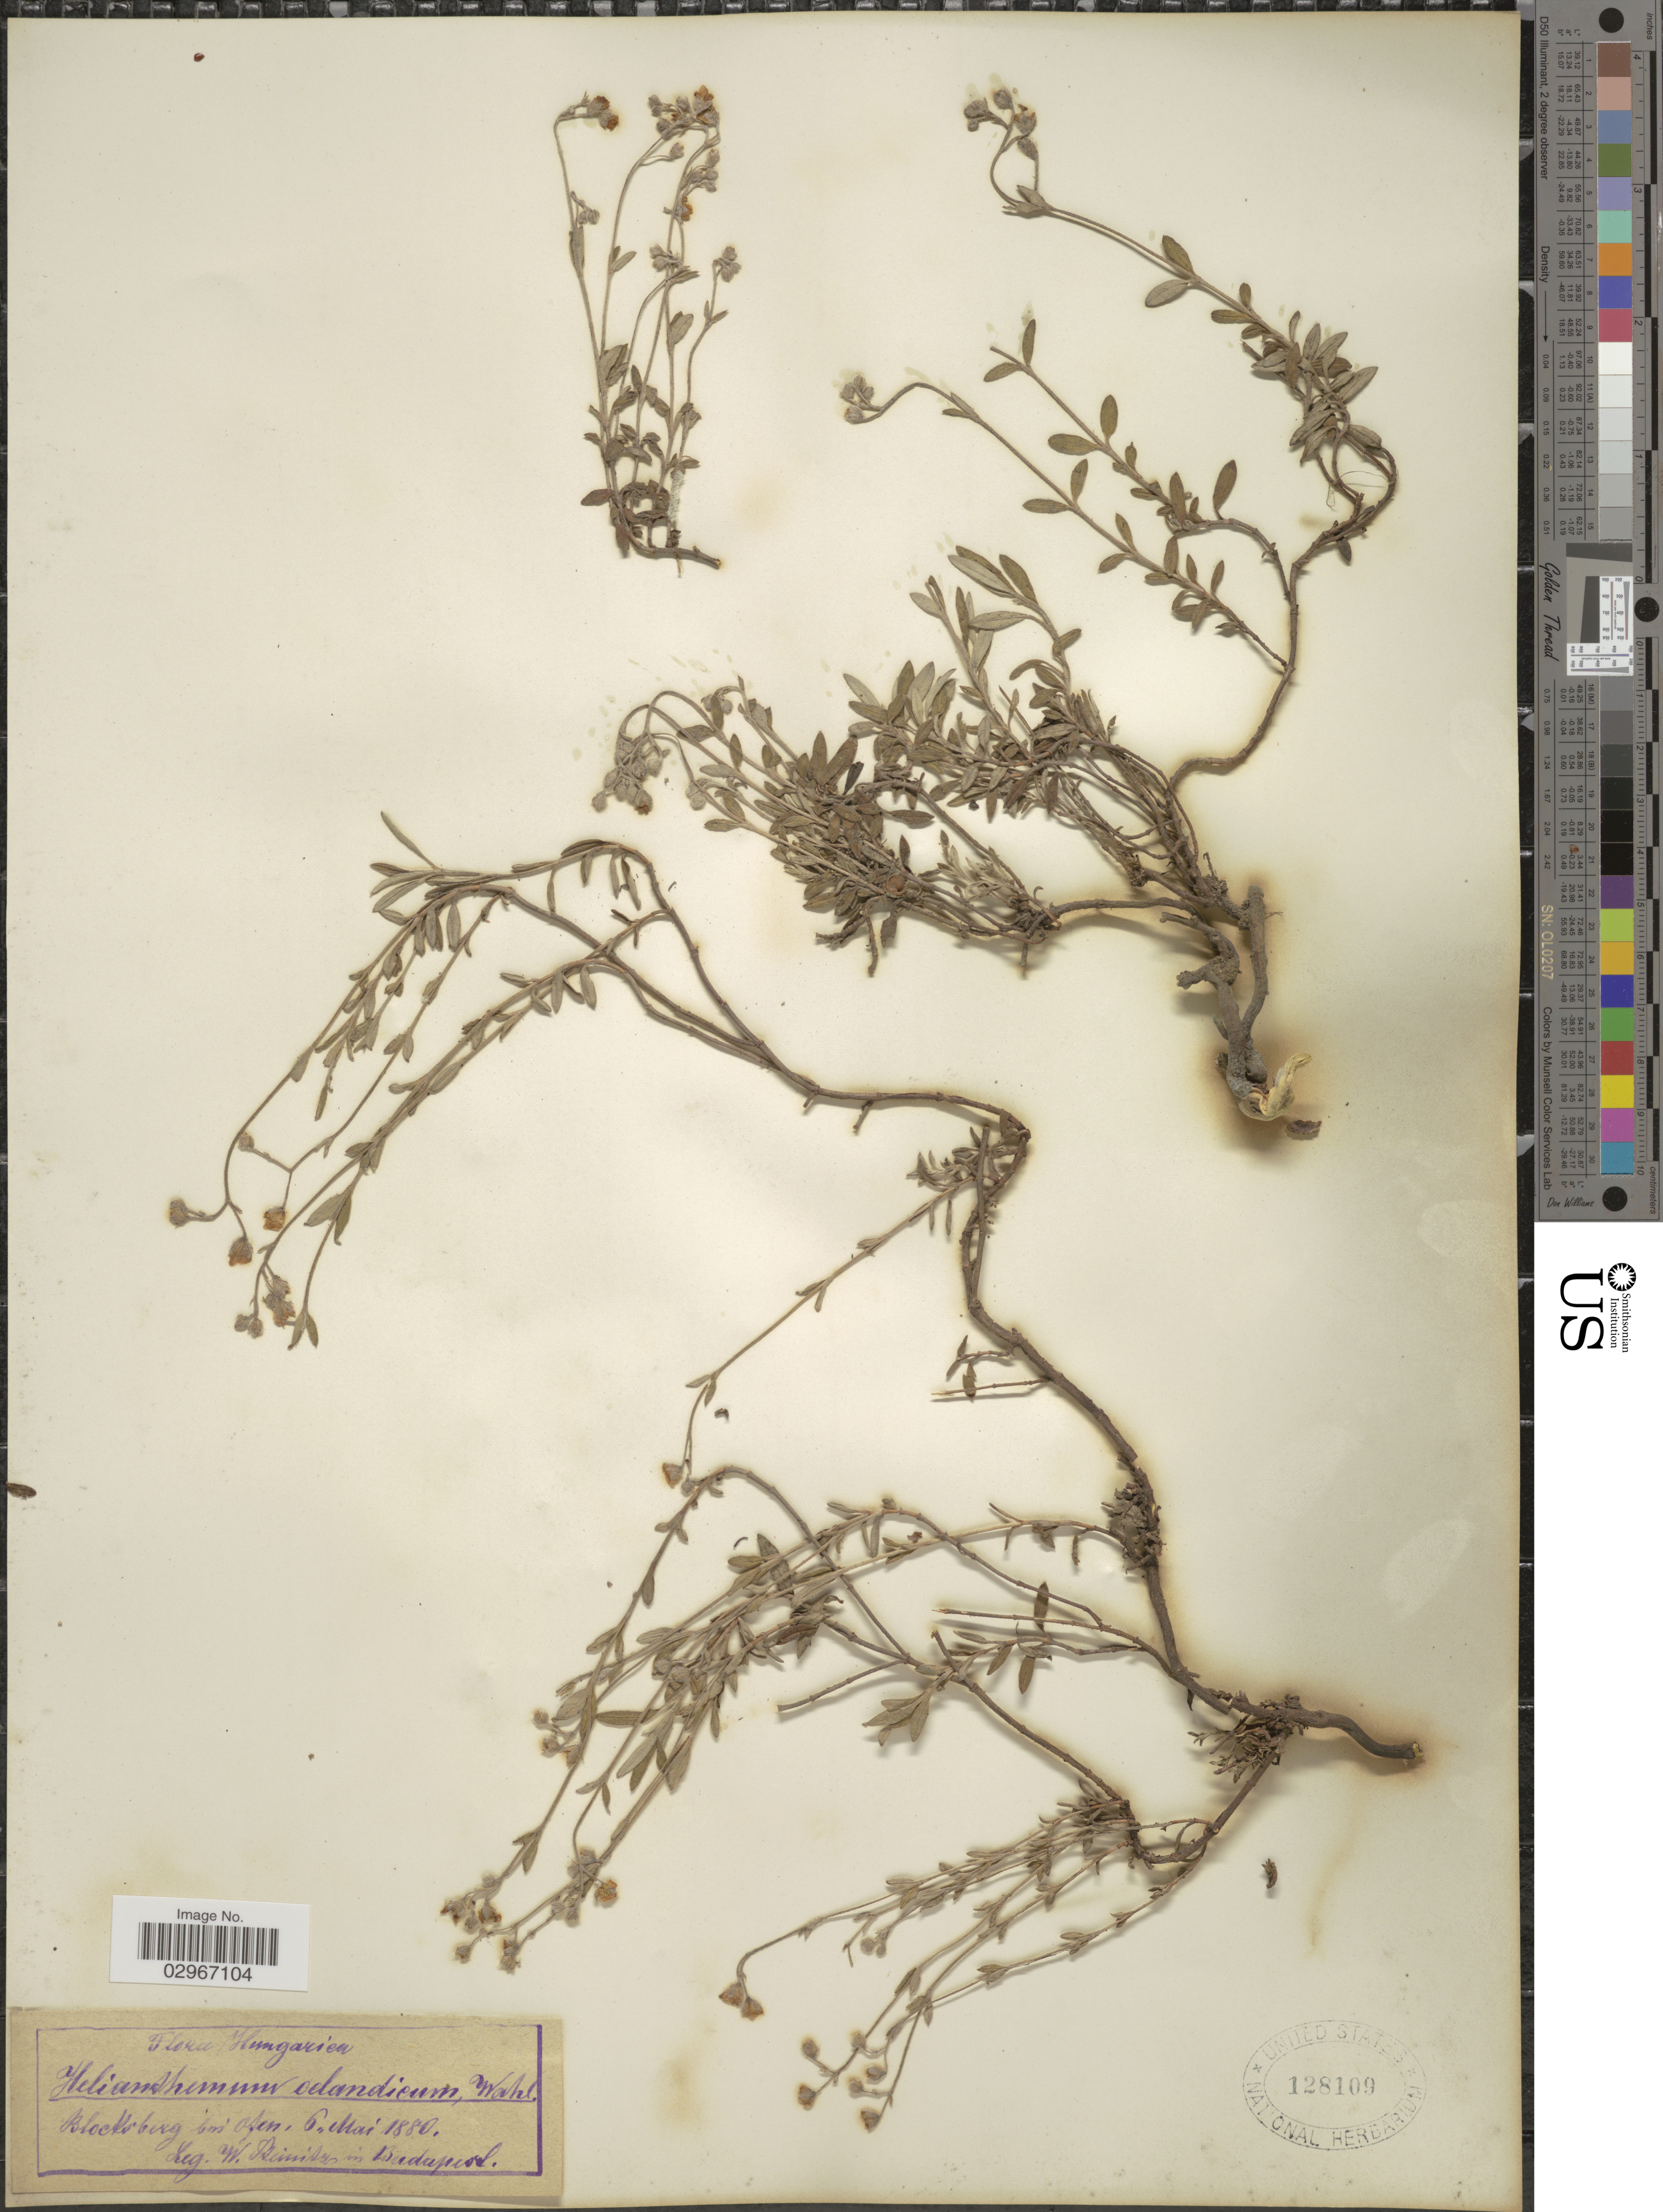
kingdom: Plantae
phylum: Tracheophyta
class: Magnoliopsida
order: Malvales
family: Cistaceae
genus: Helianthemum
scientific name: Helianthemum oelandicum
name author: (L.) DC.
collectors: W. Reinitz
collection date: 1880-05-06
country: Hungary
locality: Blocksberg bei Ofen.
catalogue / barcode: US 128109